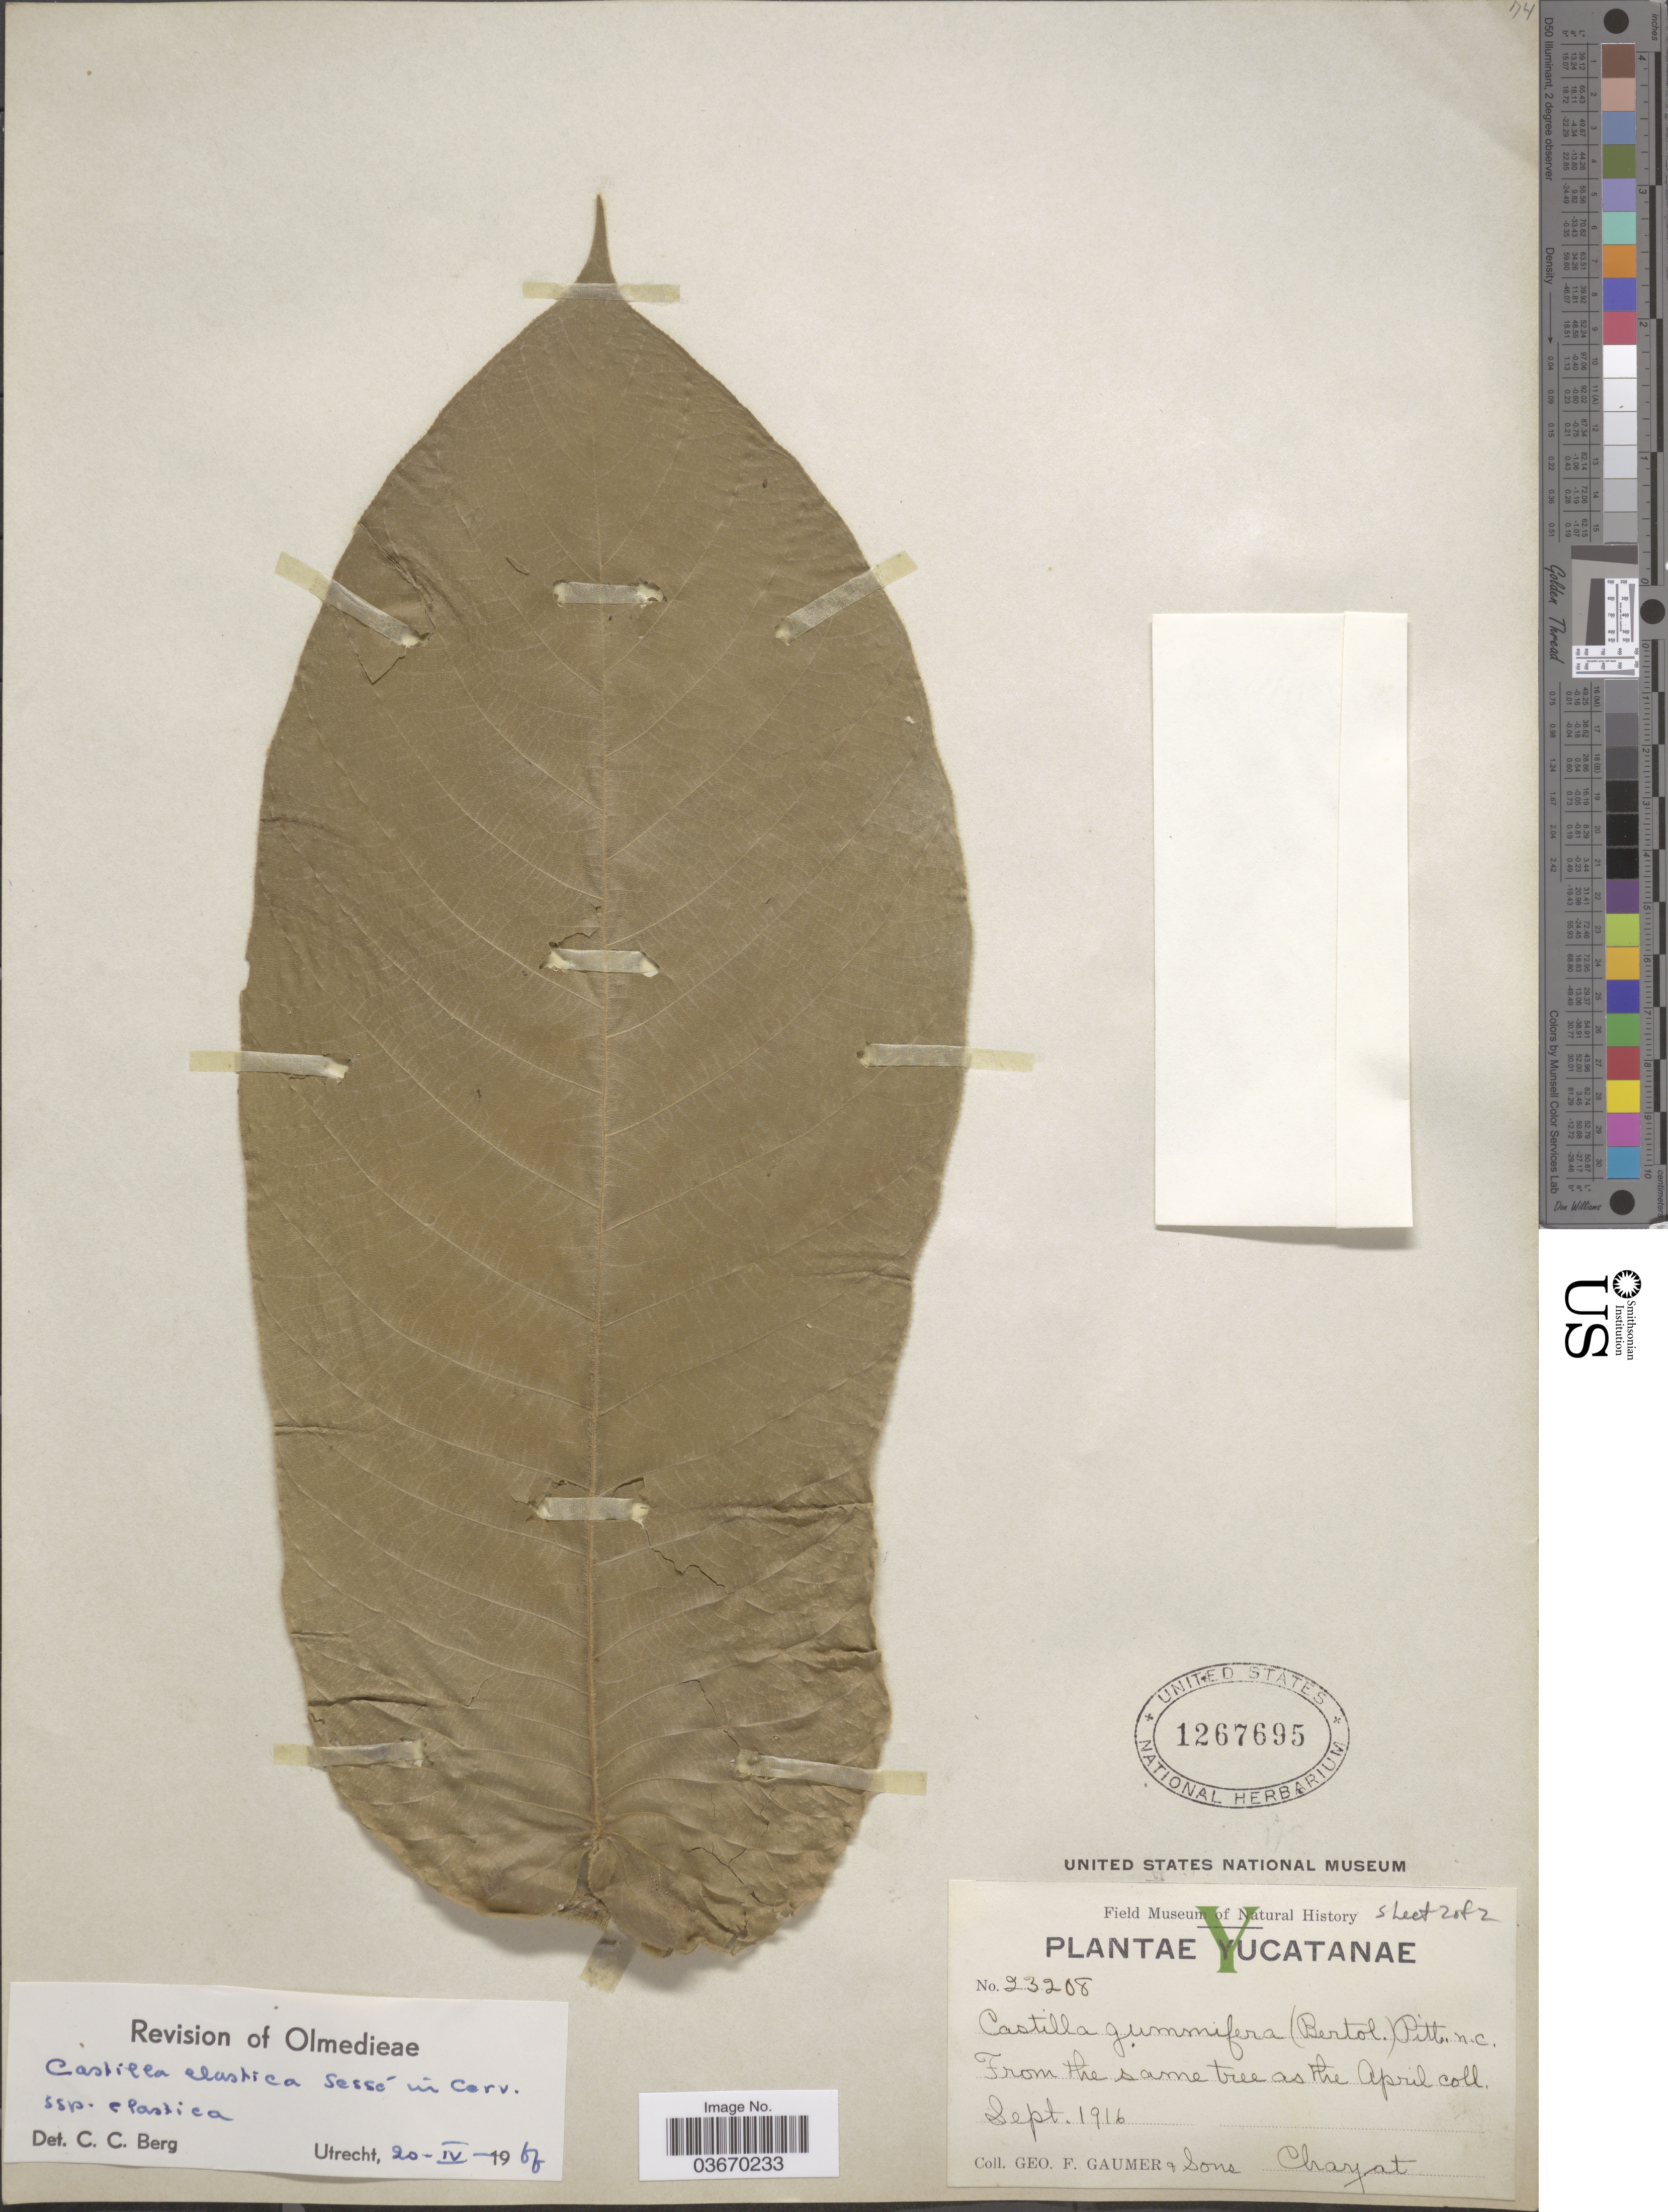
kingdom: Plantae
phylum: Tracheophyta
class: Magnoliopsida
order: Rosales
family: Moraceae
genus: Castilla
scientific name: Castilla elastica subsp. elastica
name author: Sessé ex Cerv.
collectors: G. F. Gaumer & Sons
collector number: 23208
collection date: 1916-09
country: Mexico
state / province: Yucatán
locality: Chayat.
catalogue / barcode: US 1267695